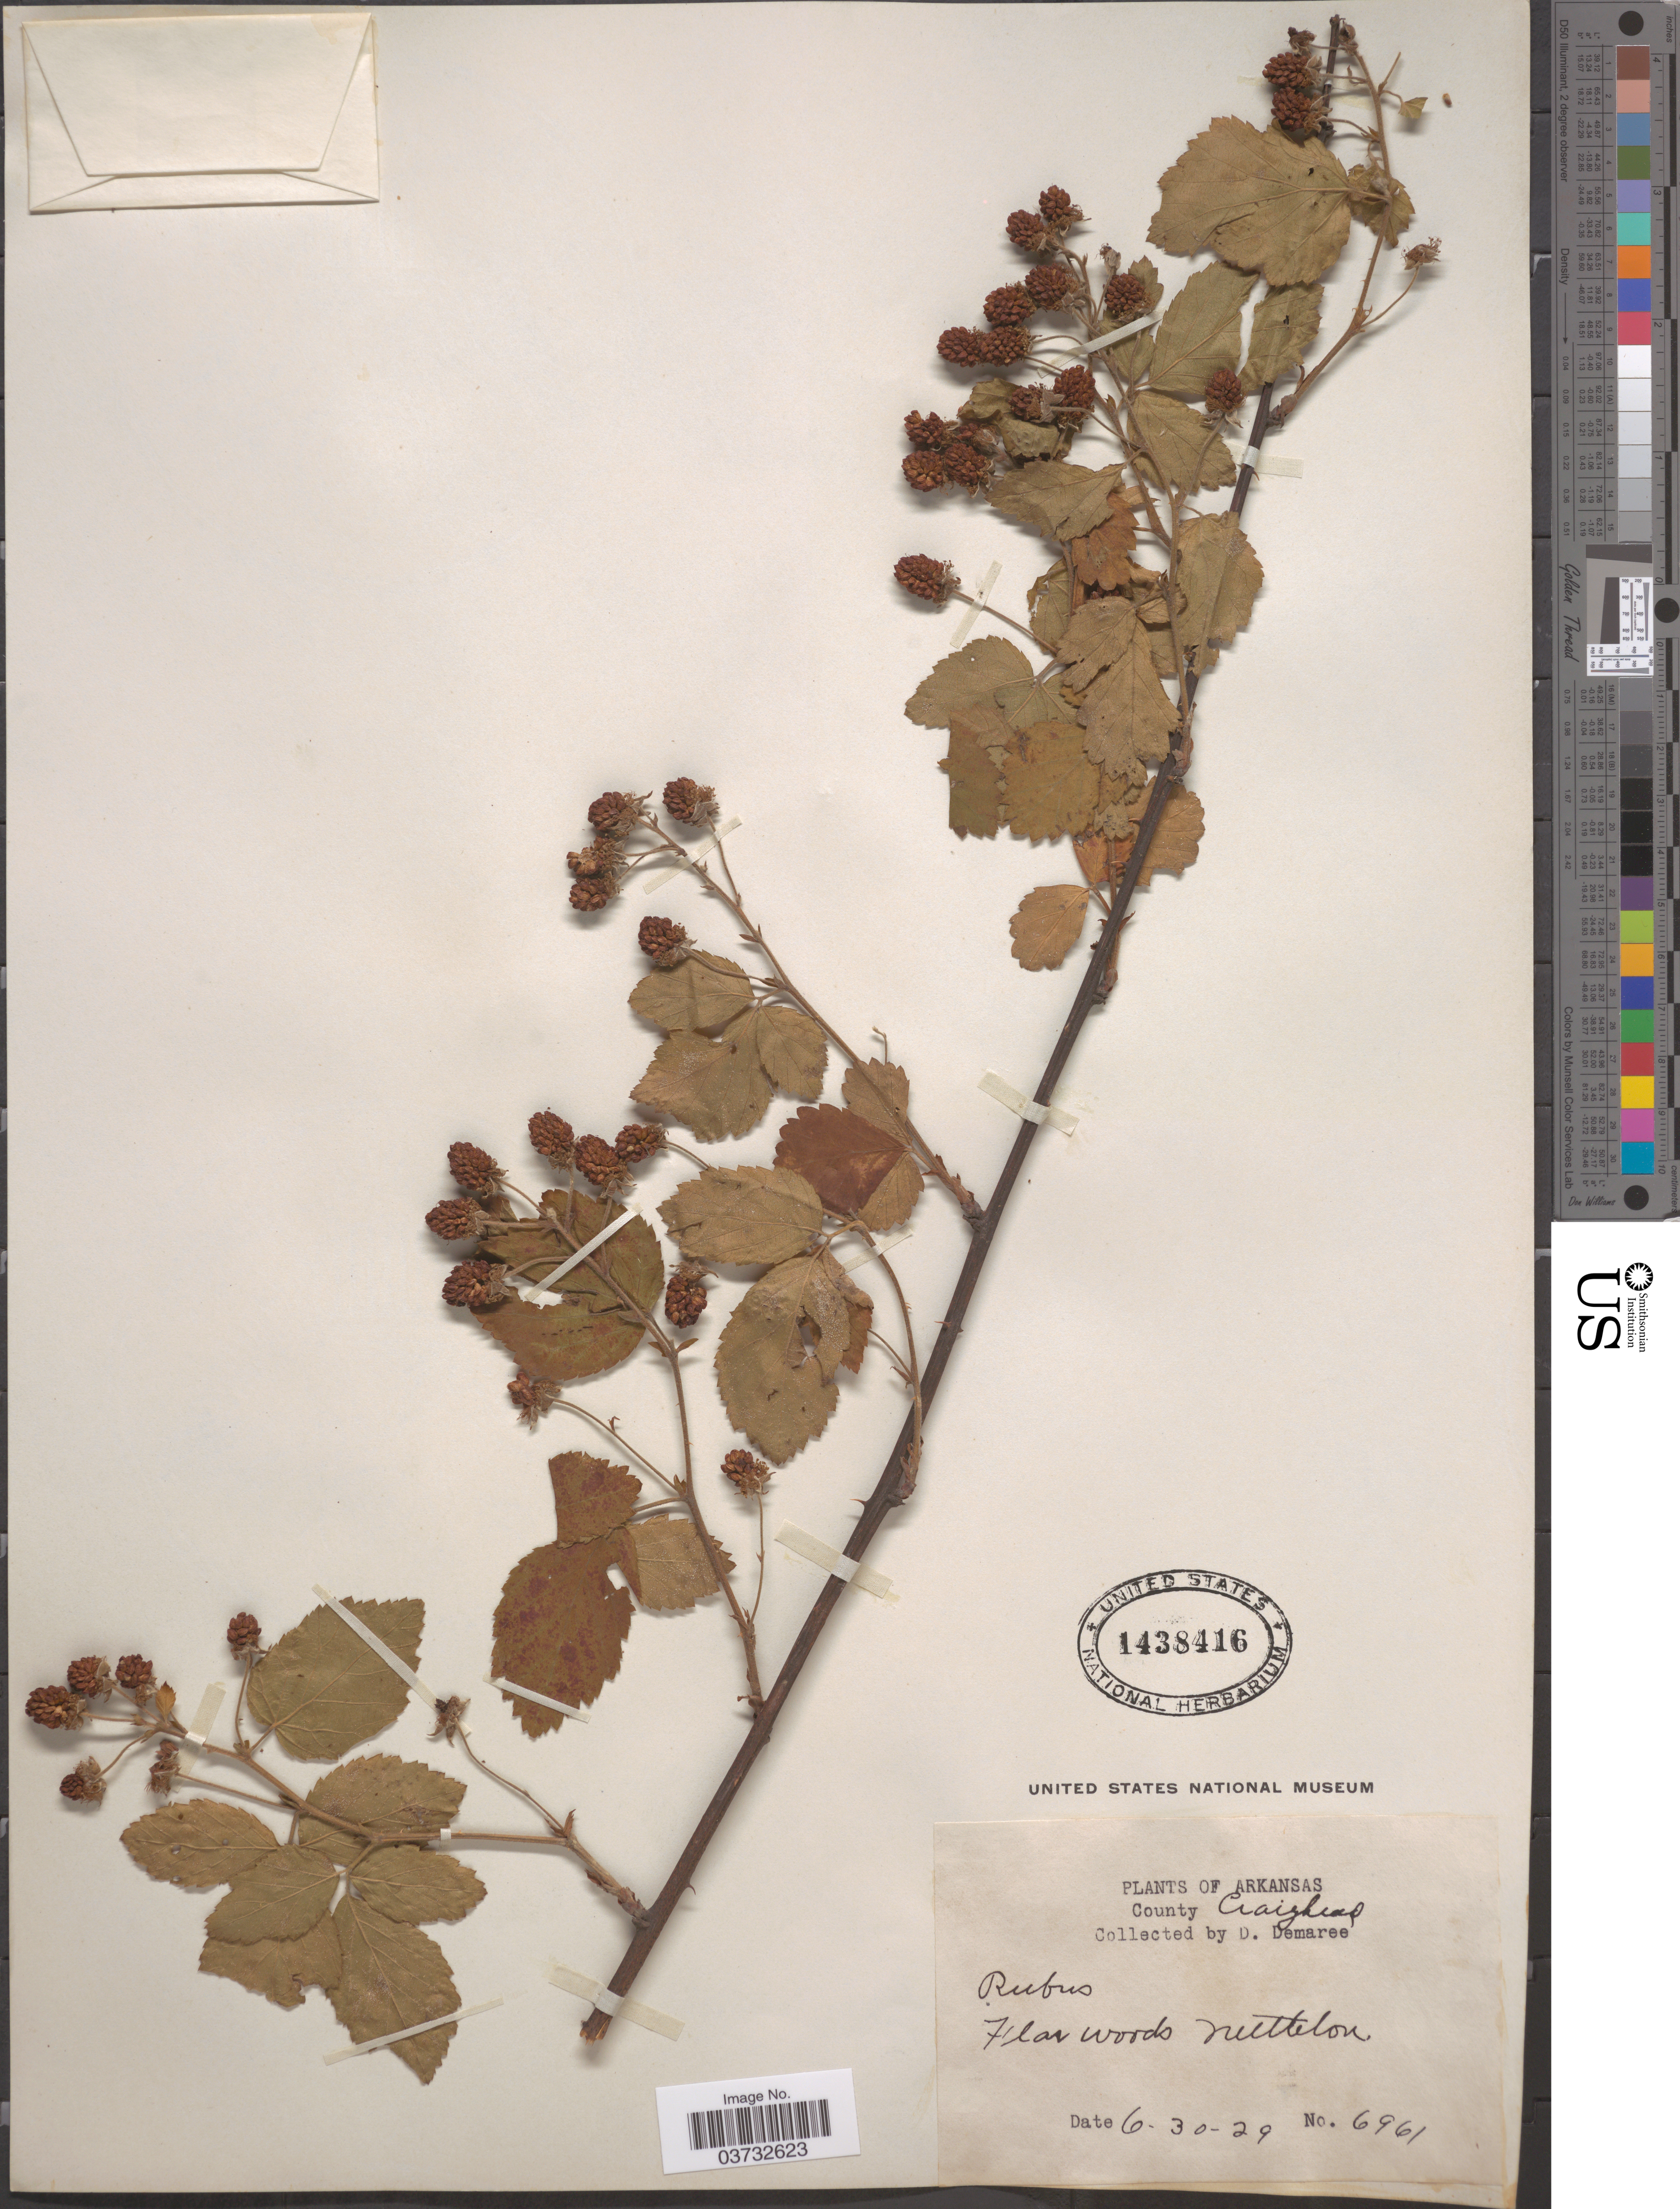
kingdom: Plantae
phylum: Tracheophyta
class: Magnoliopsida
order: Rosales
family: Rosaceae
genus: Rubus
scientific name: Rubus sp.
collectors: D. Demaree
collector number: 6961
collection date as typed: Transcribed d/m/y: 30/6/29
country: United States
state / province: Arkansas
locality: County Craighead. Nettleton.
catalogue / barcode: US 1438416